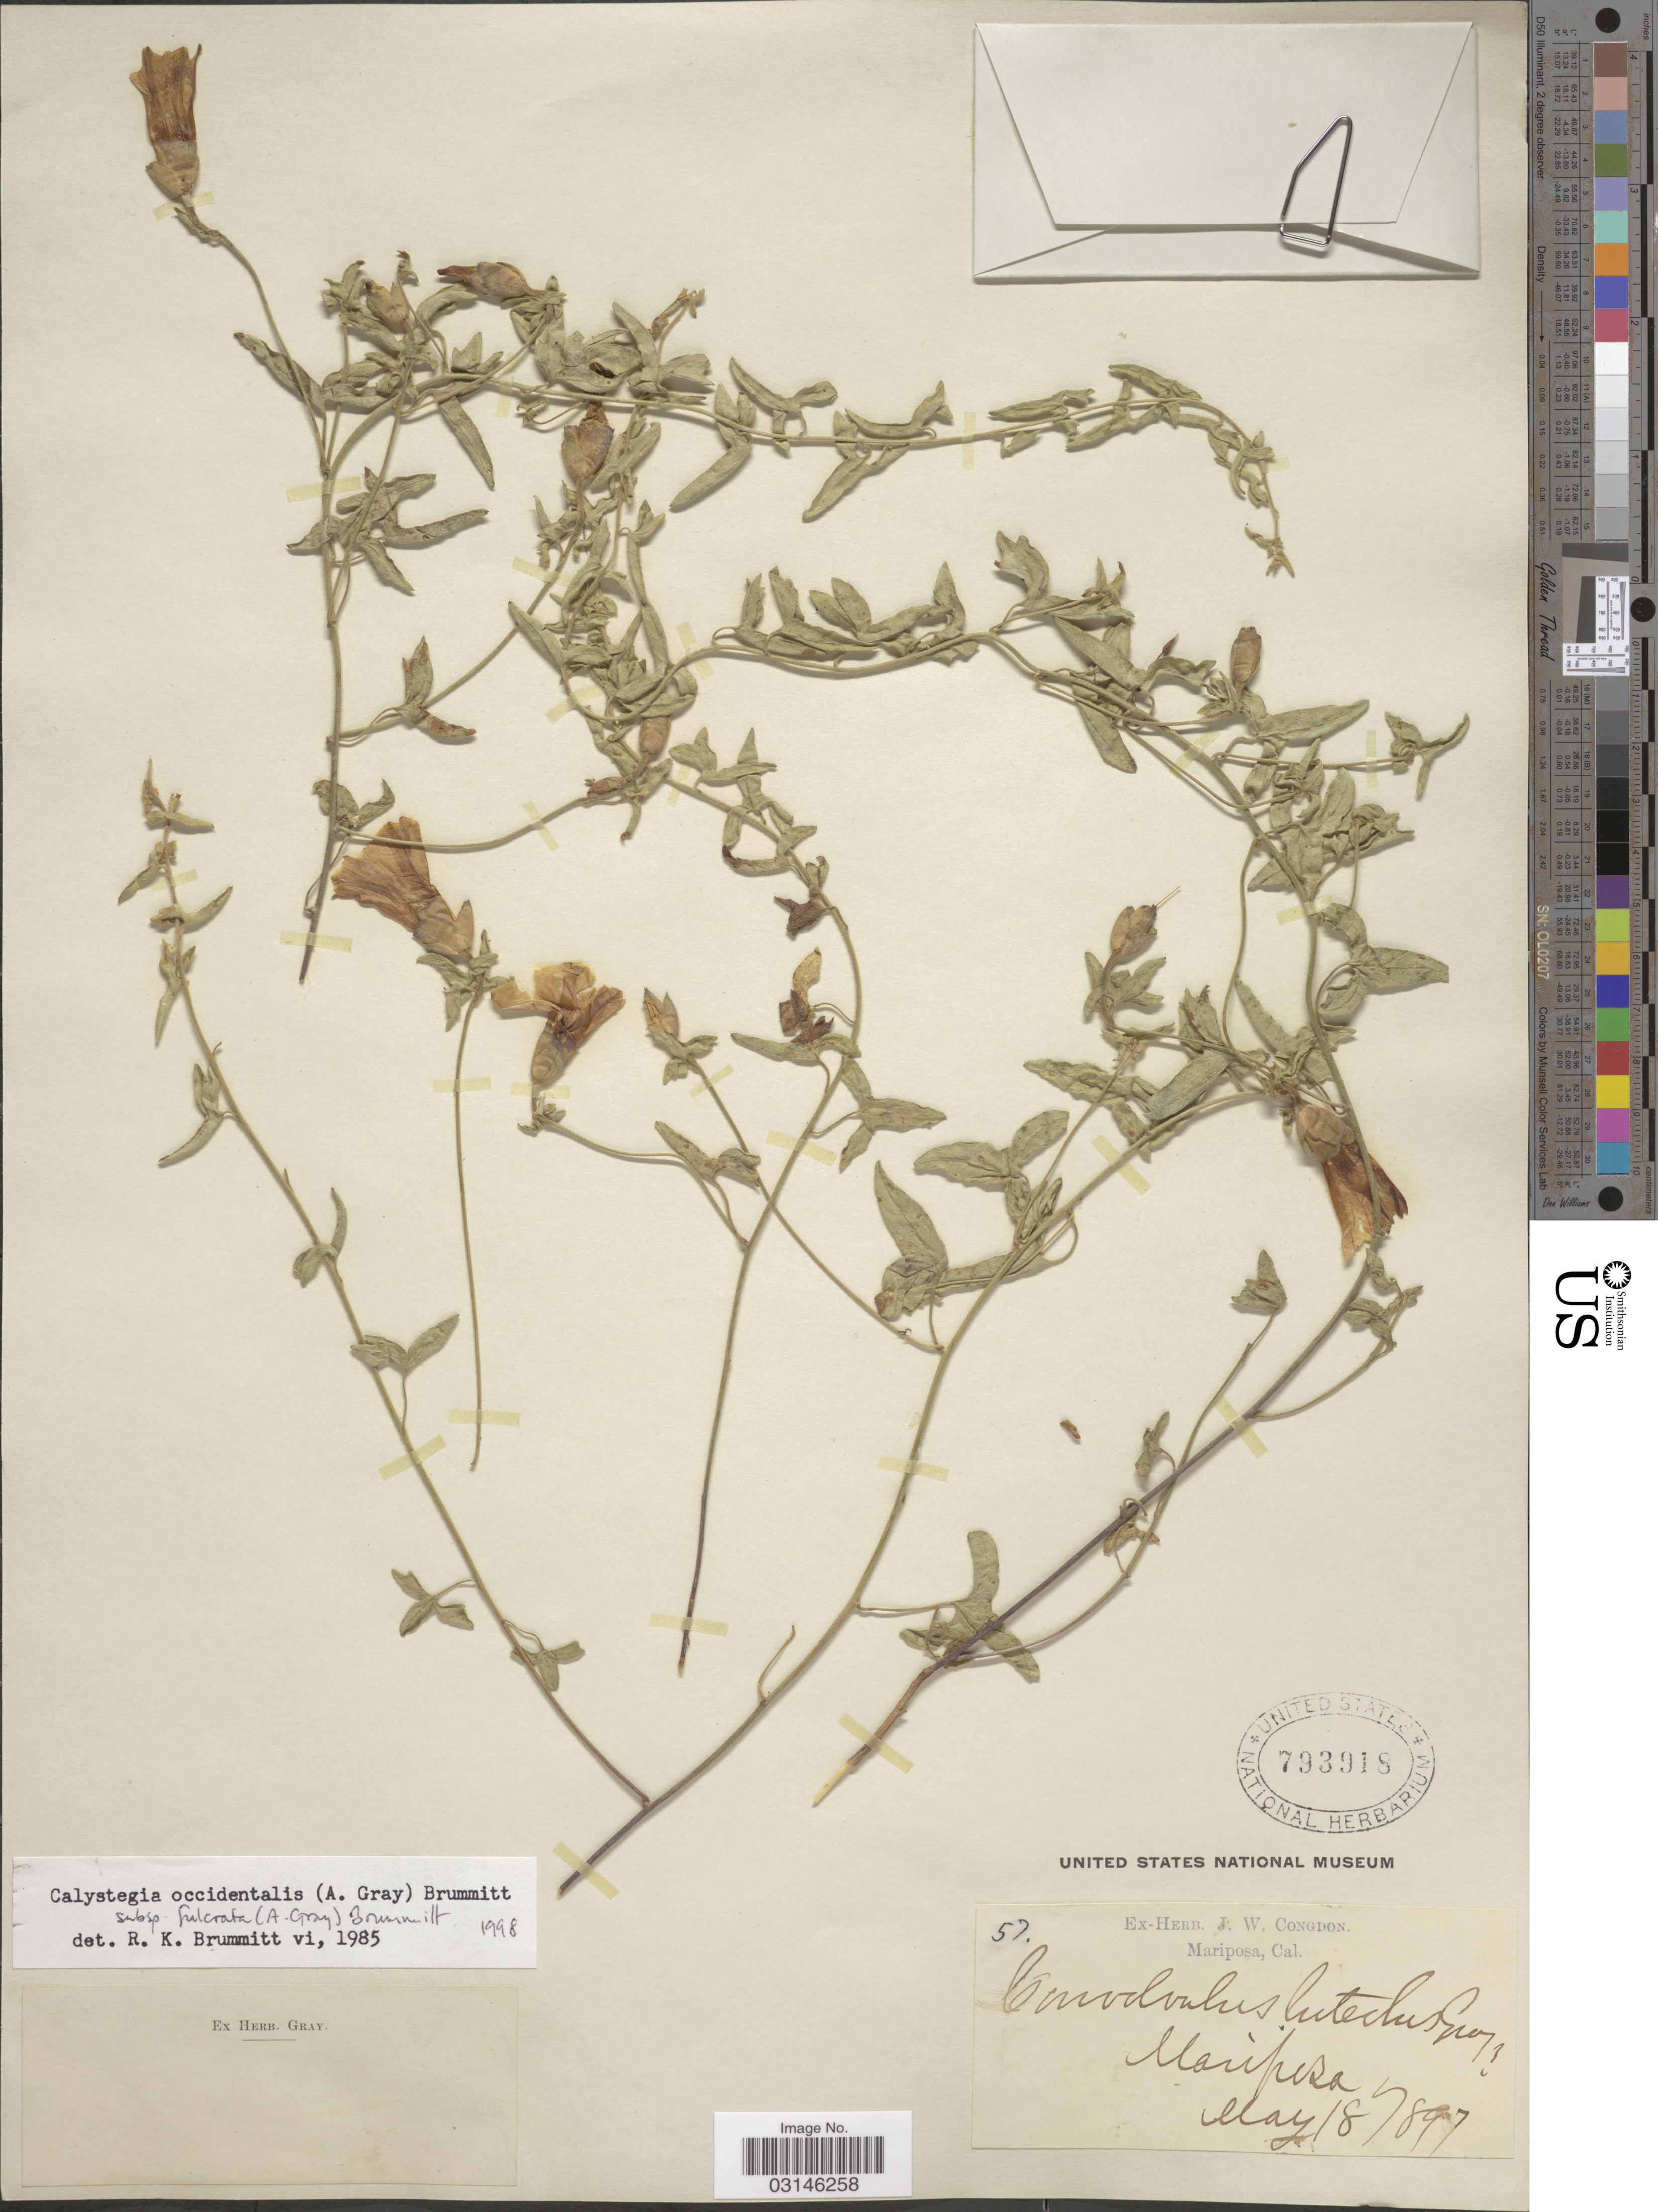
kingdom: Plantae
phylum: Tracheophyta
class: Magnoliopsida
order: Solanales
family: Convolvulaceae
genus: Calystegia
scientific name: Calystegia occidentalis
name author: (A. Gray) Brummitt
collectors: ex herb. J. W. Congdon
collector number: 57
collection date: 1897-05-18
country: United States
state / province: California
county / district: Mariposa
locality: Mariposa.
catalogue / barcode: US 793918